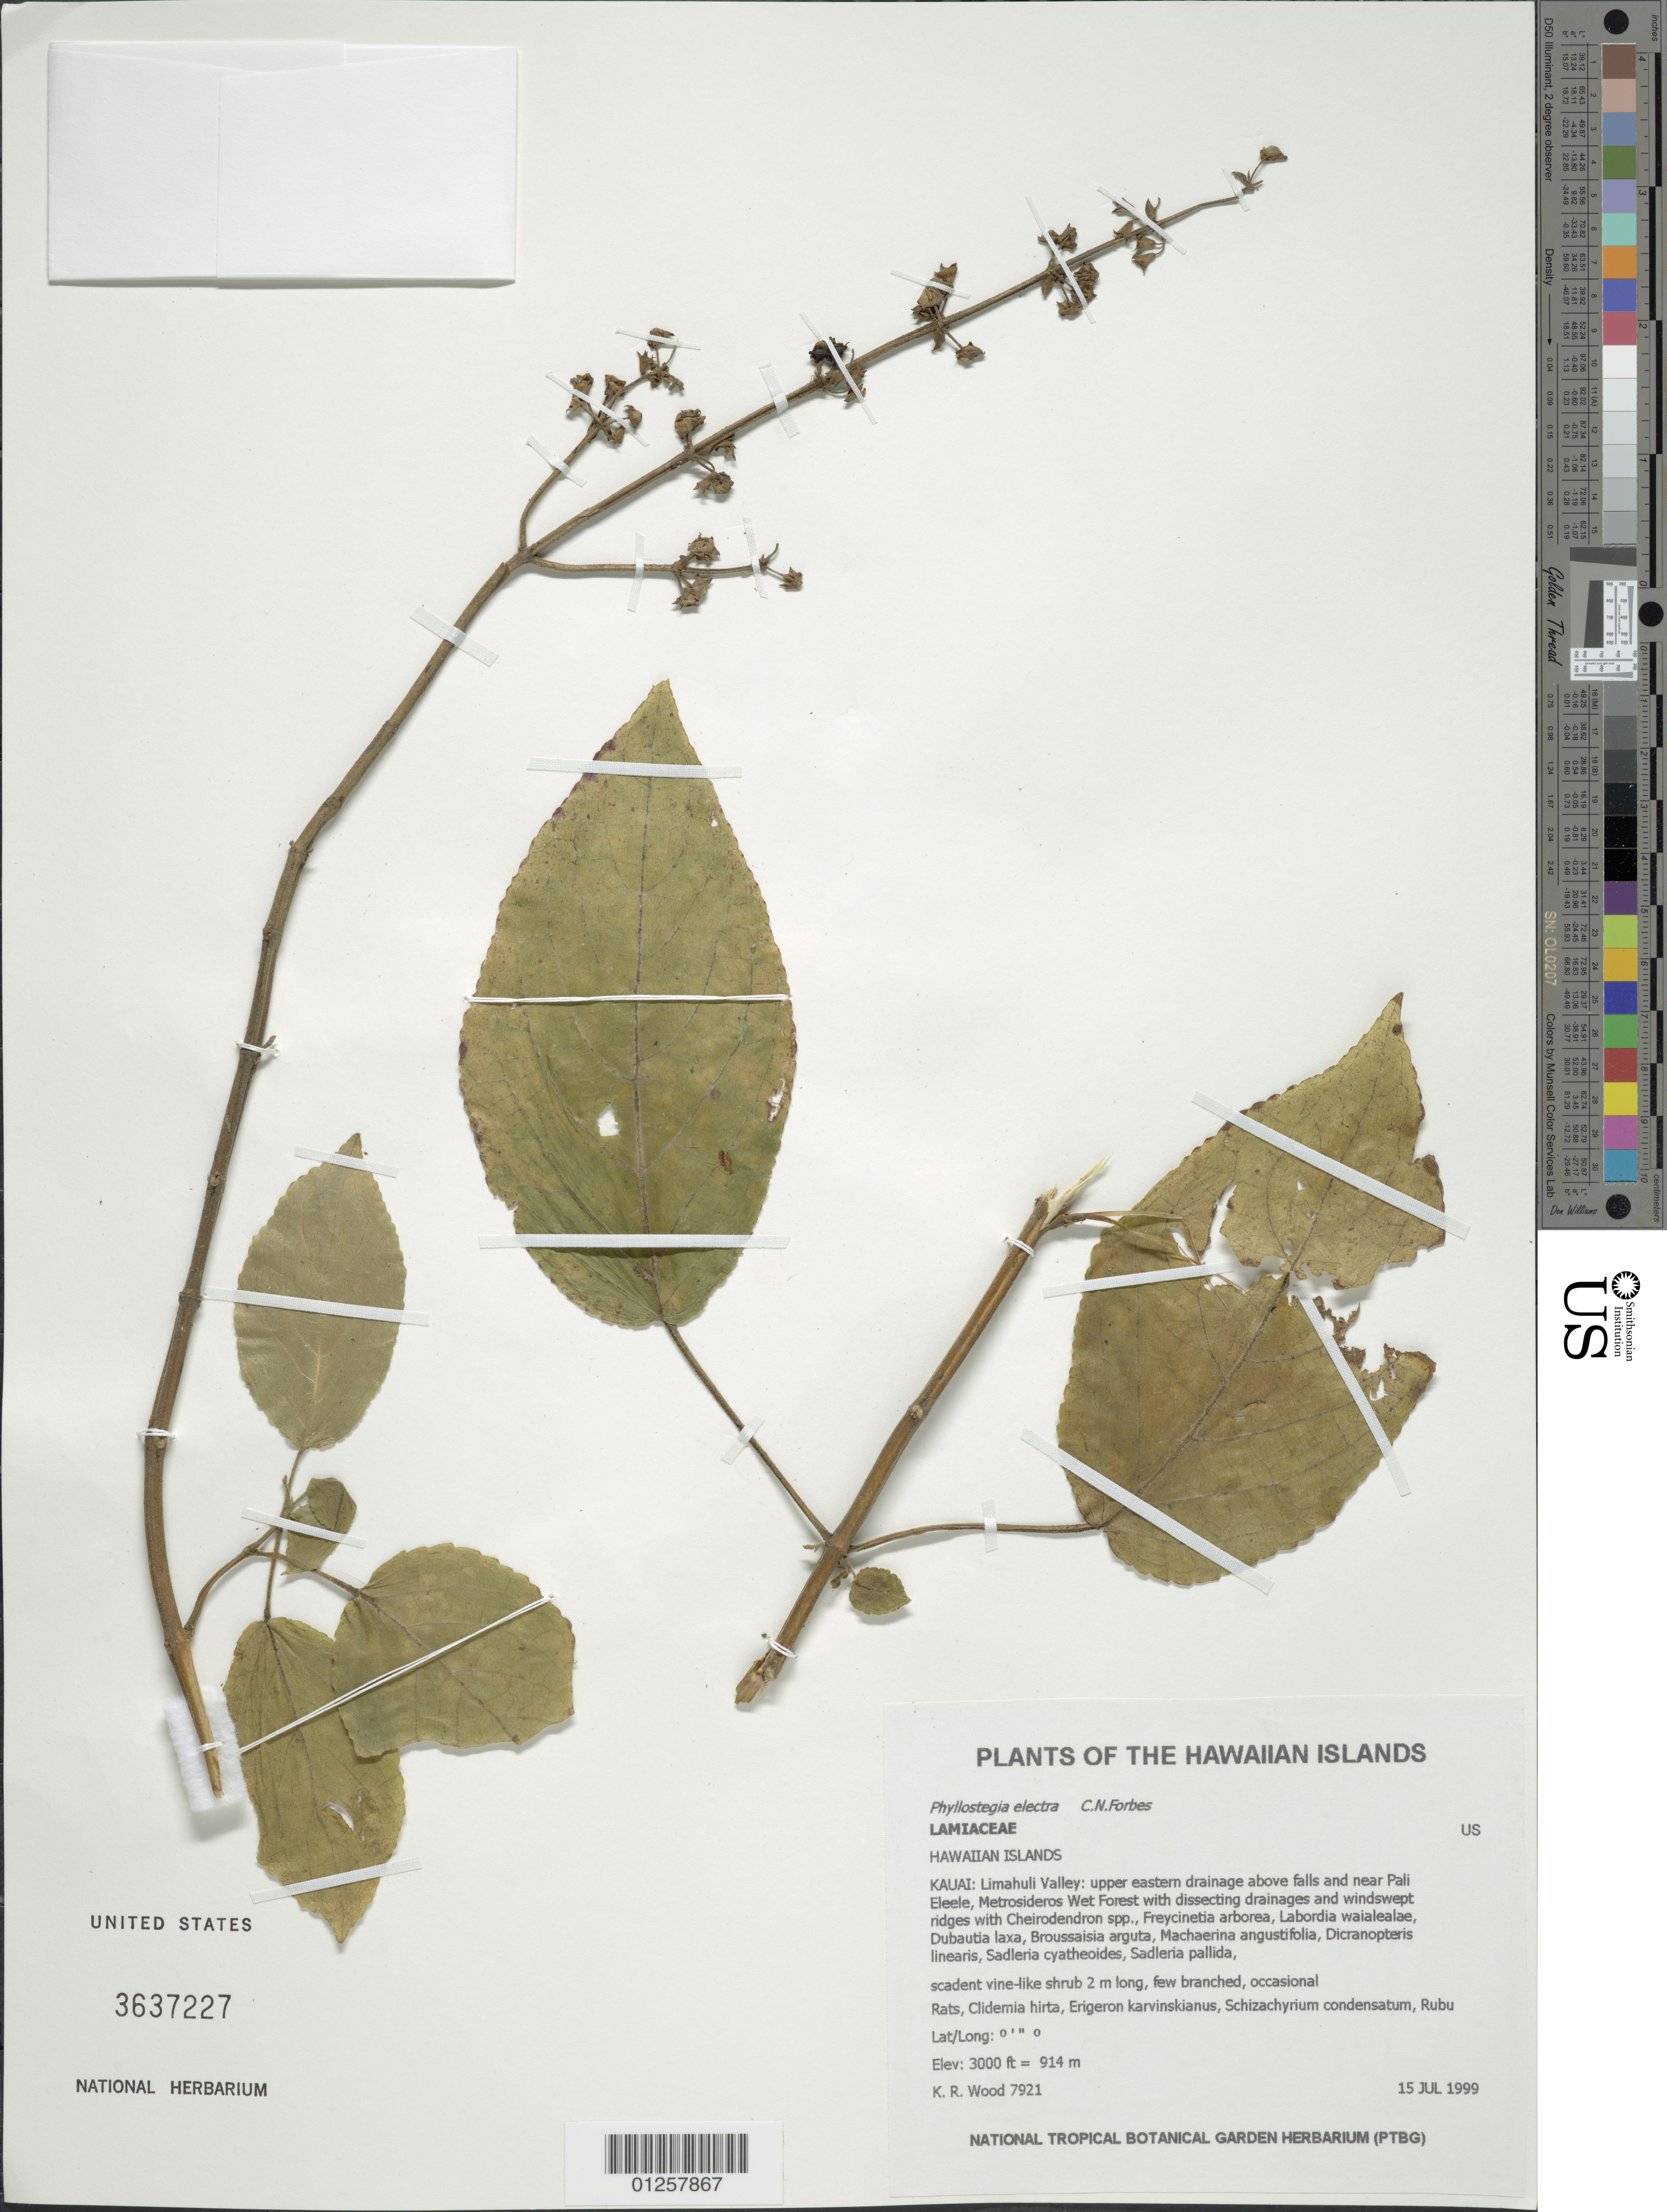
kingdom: Plantae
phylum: Tracheophyta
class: Magnoliopsida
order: Lamiales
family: Lamiaceae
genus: Phyllostegia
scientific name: Phyllostegia electra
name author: C.N. Forbes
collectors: K. R. Wood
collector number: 7921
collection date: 1999-07-15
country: United States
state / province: Hawaii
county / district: Kaui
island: Kaua'i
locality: Limahuli Valley.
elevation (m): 914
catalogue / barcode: US 3637227